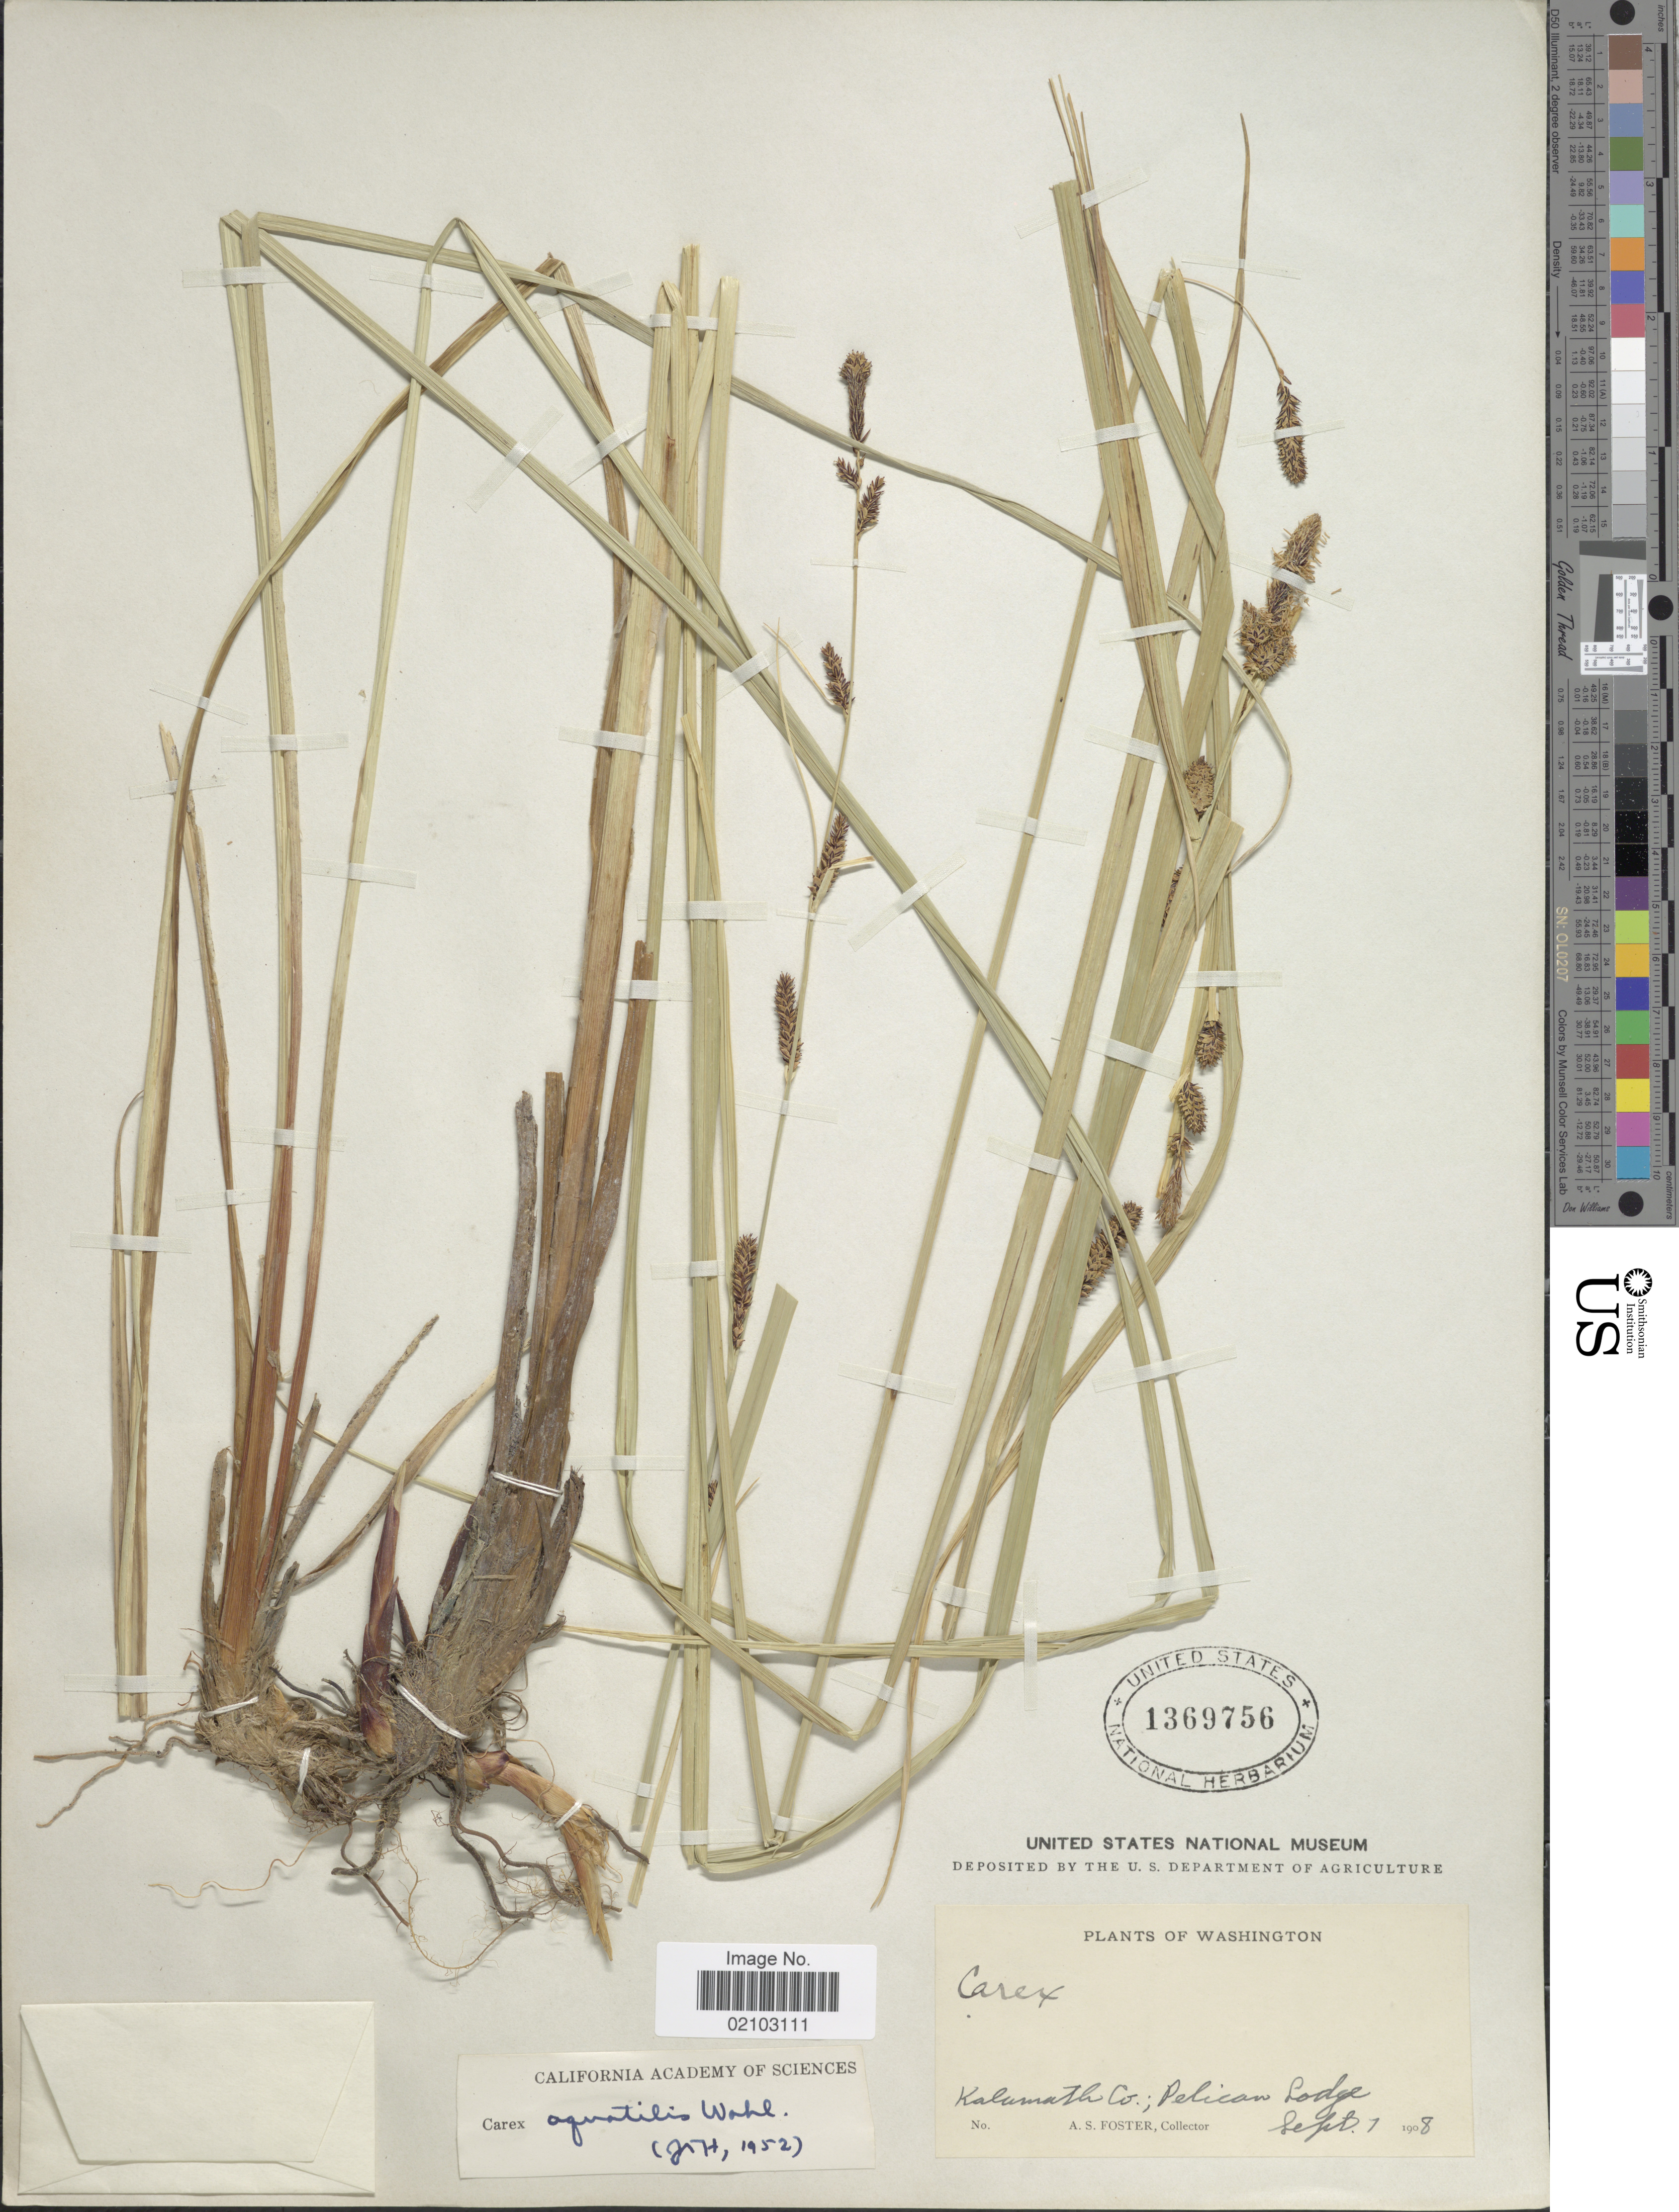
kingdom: Plantae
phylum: Tracheophyta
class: Liliopsida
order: Poales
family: Cyperaceae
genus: Carex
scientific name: Carex aquatilis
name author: Wahlenb.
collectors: A. S. Foster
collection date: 1908-09-01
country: United States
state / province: Oregon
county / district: Klamath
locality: Pelican Lodge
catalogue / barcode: US 1369756